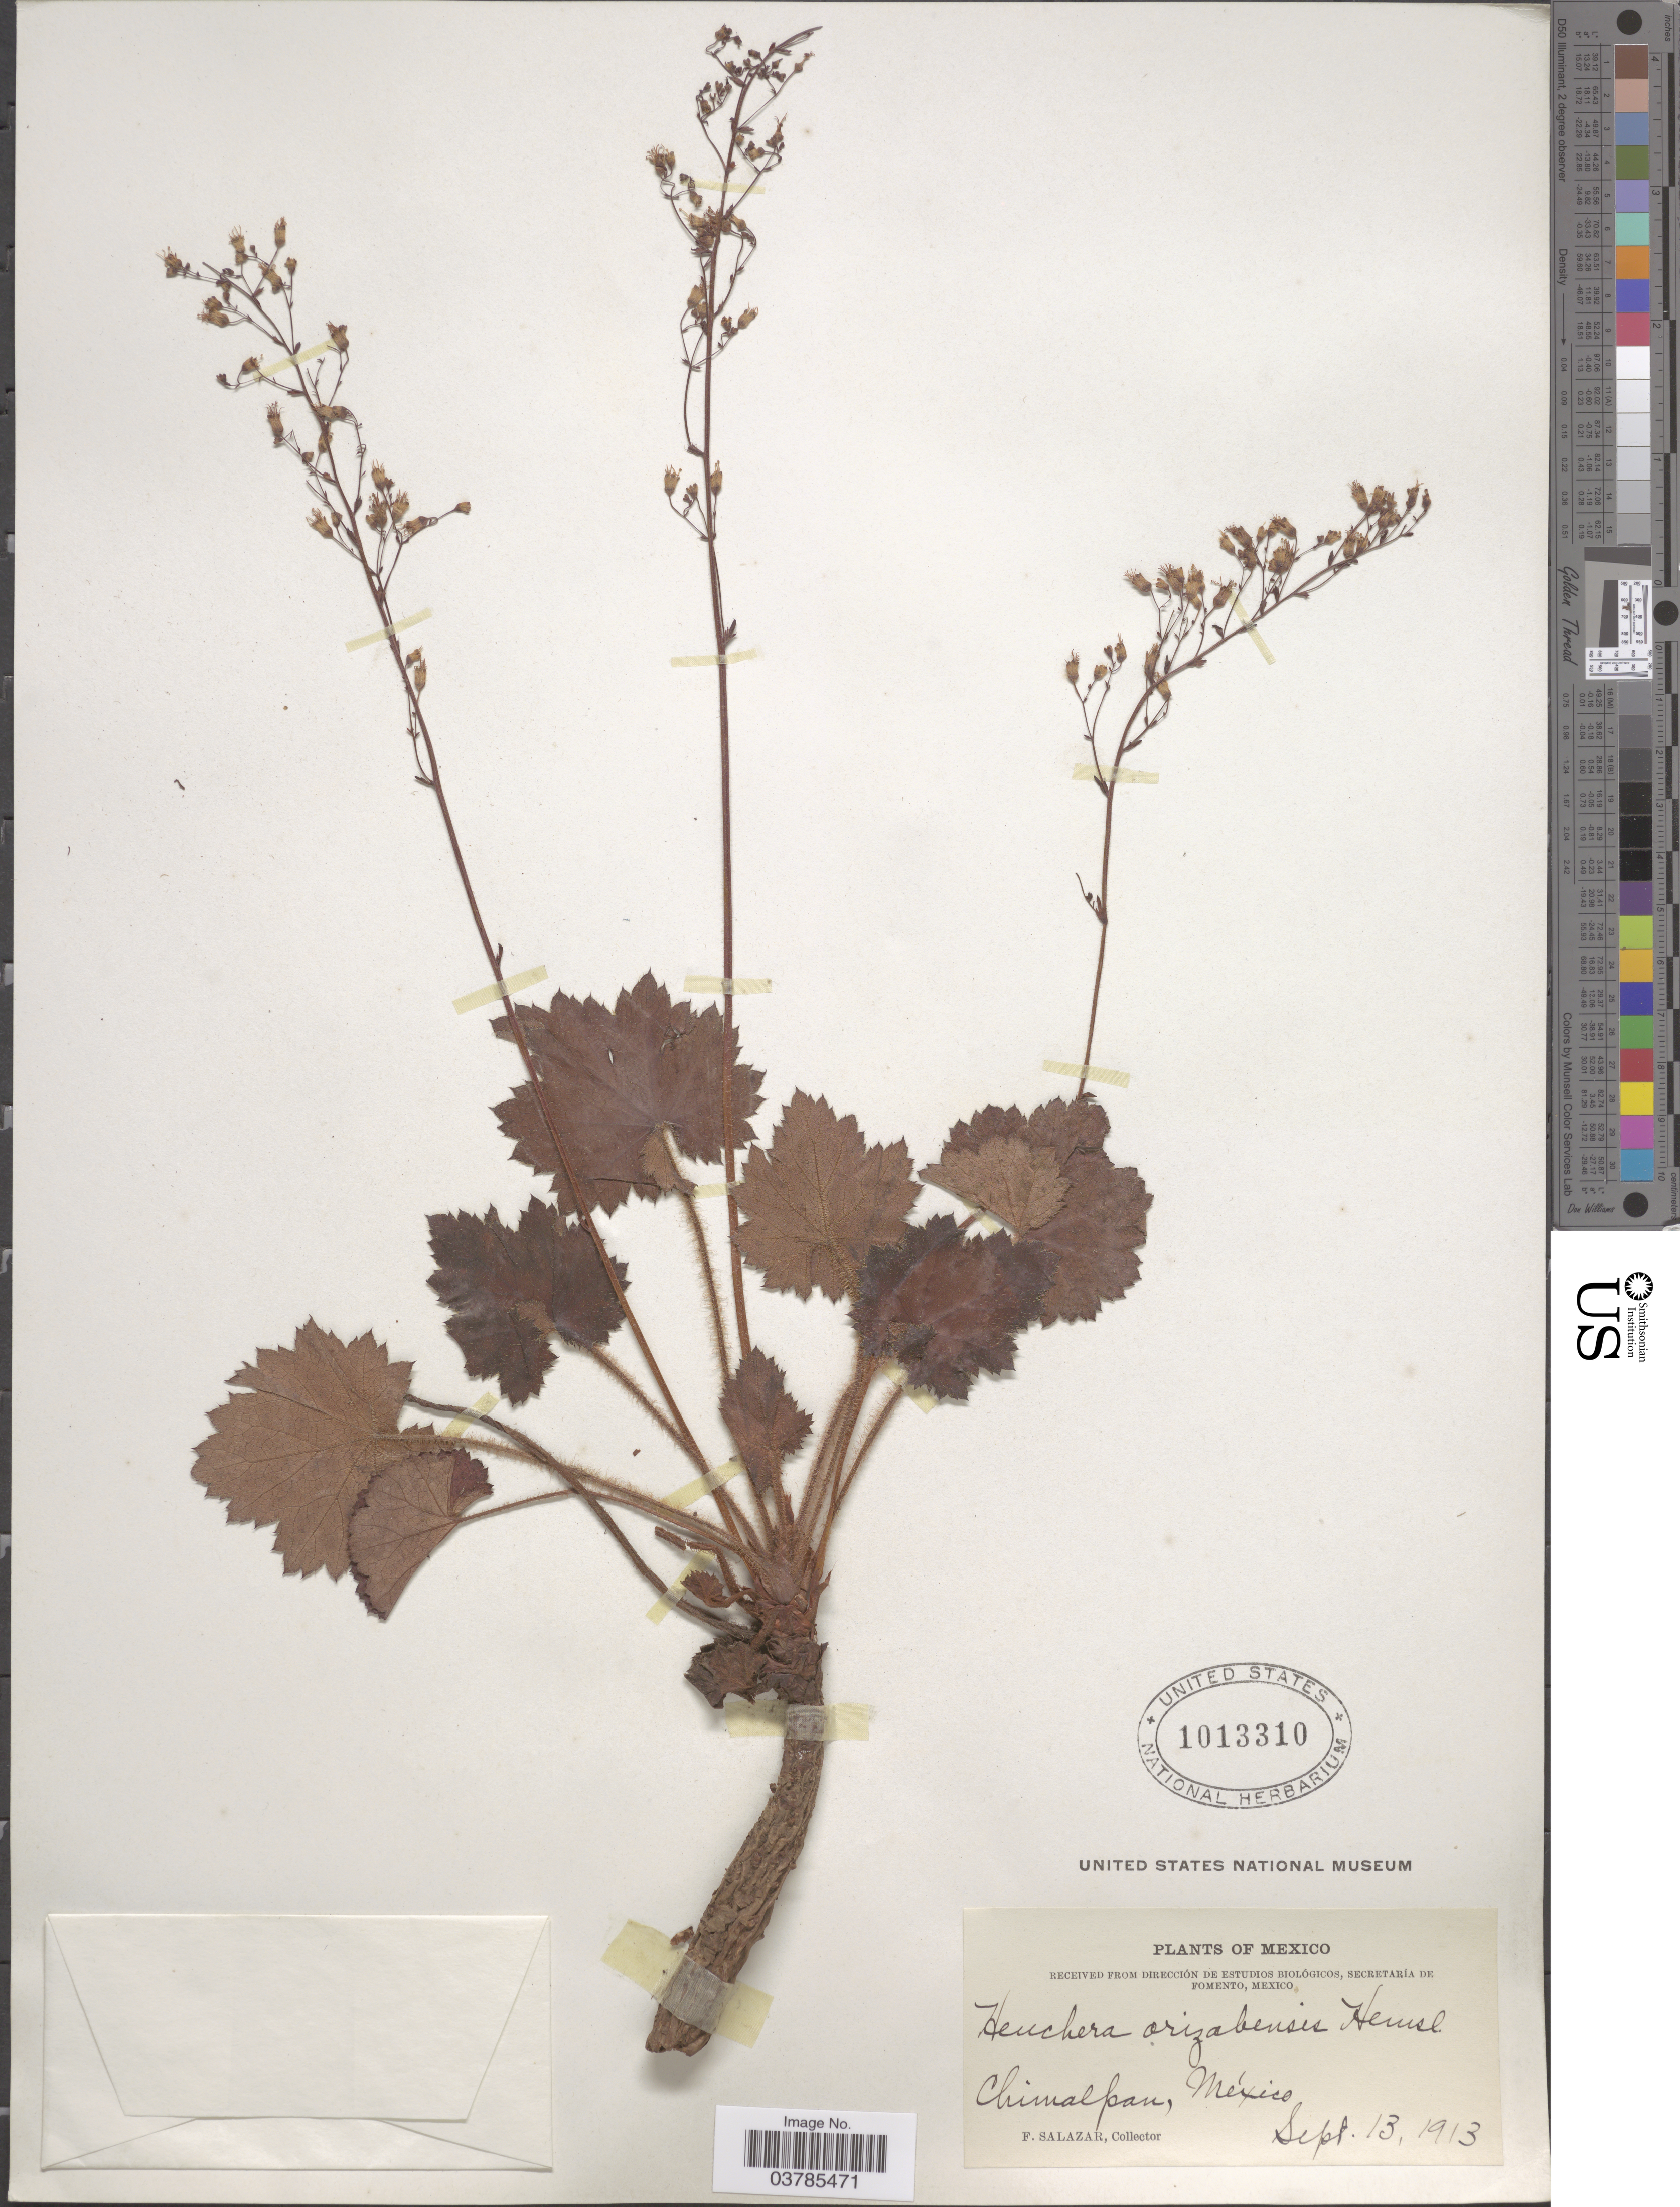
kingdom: Plantae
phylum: Tracheophyta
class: Magnoliopsida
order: Saxifragales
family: Saxifragaceae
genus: Heuchera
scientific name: Heuchera orizabensis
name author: Hemsl.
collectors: F. Salazar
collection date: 1913-09-13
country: Mexico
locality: Chimalpan.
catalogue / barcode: US 1013310